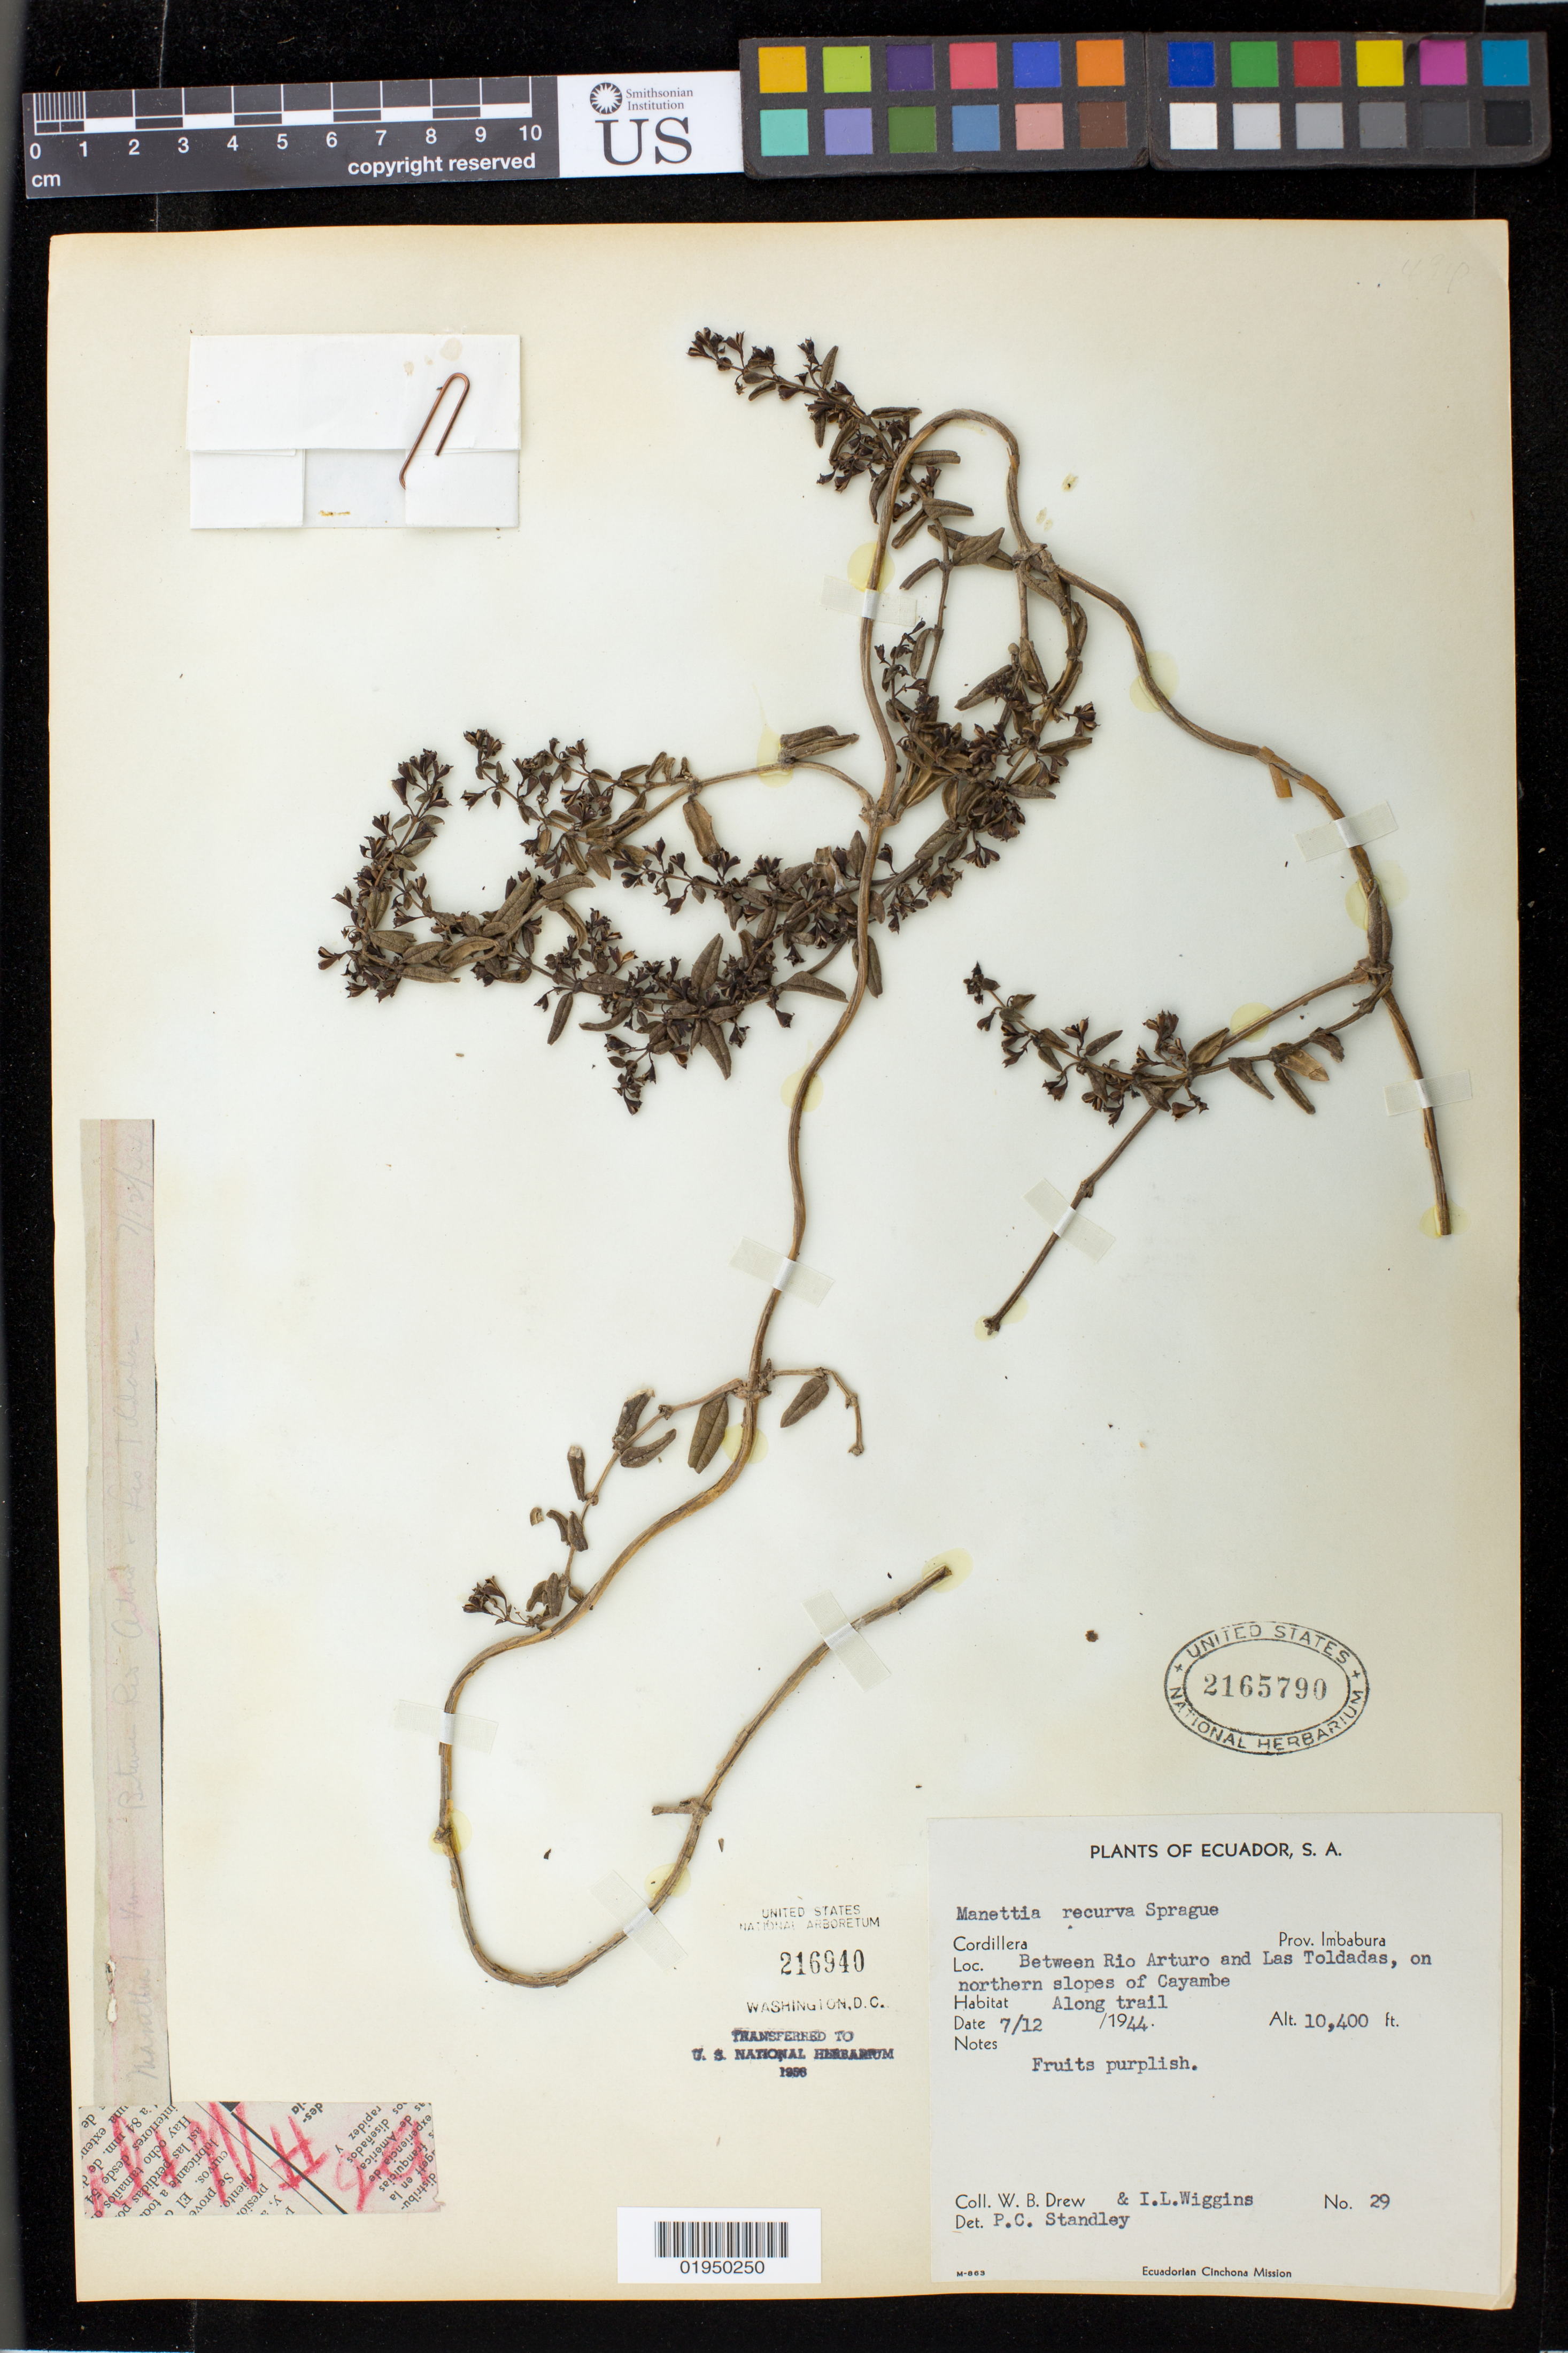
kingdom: Plantae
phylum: Tracheophyta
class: Magnoliopsida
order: Gentianales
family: Rubiaceae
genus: Manettia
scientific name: Manettia recurva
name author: Sprague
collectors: W. B. Drew & I. L. Wiggins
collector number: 29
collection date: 1944-07-12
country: Ecuador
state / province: Imbabura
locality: Between Rio Arburo and Las Toldadas, on northern slopws of Cayambe.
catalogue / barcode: US 2165790